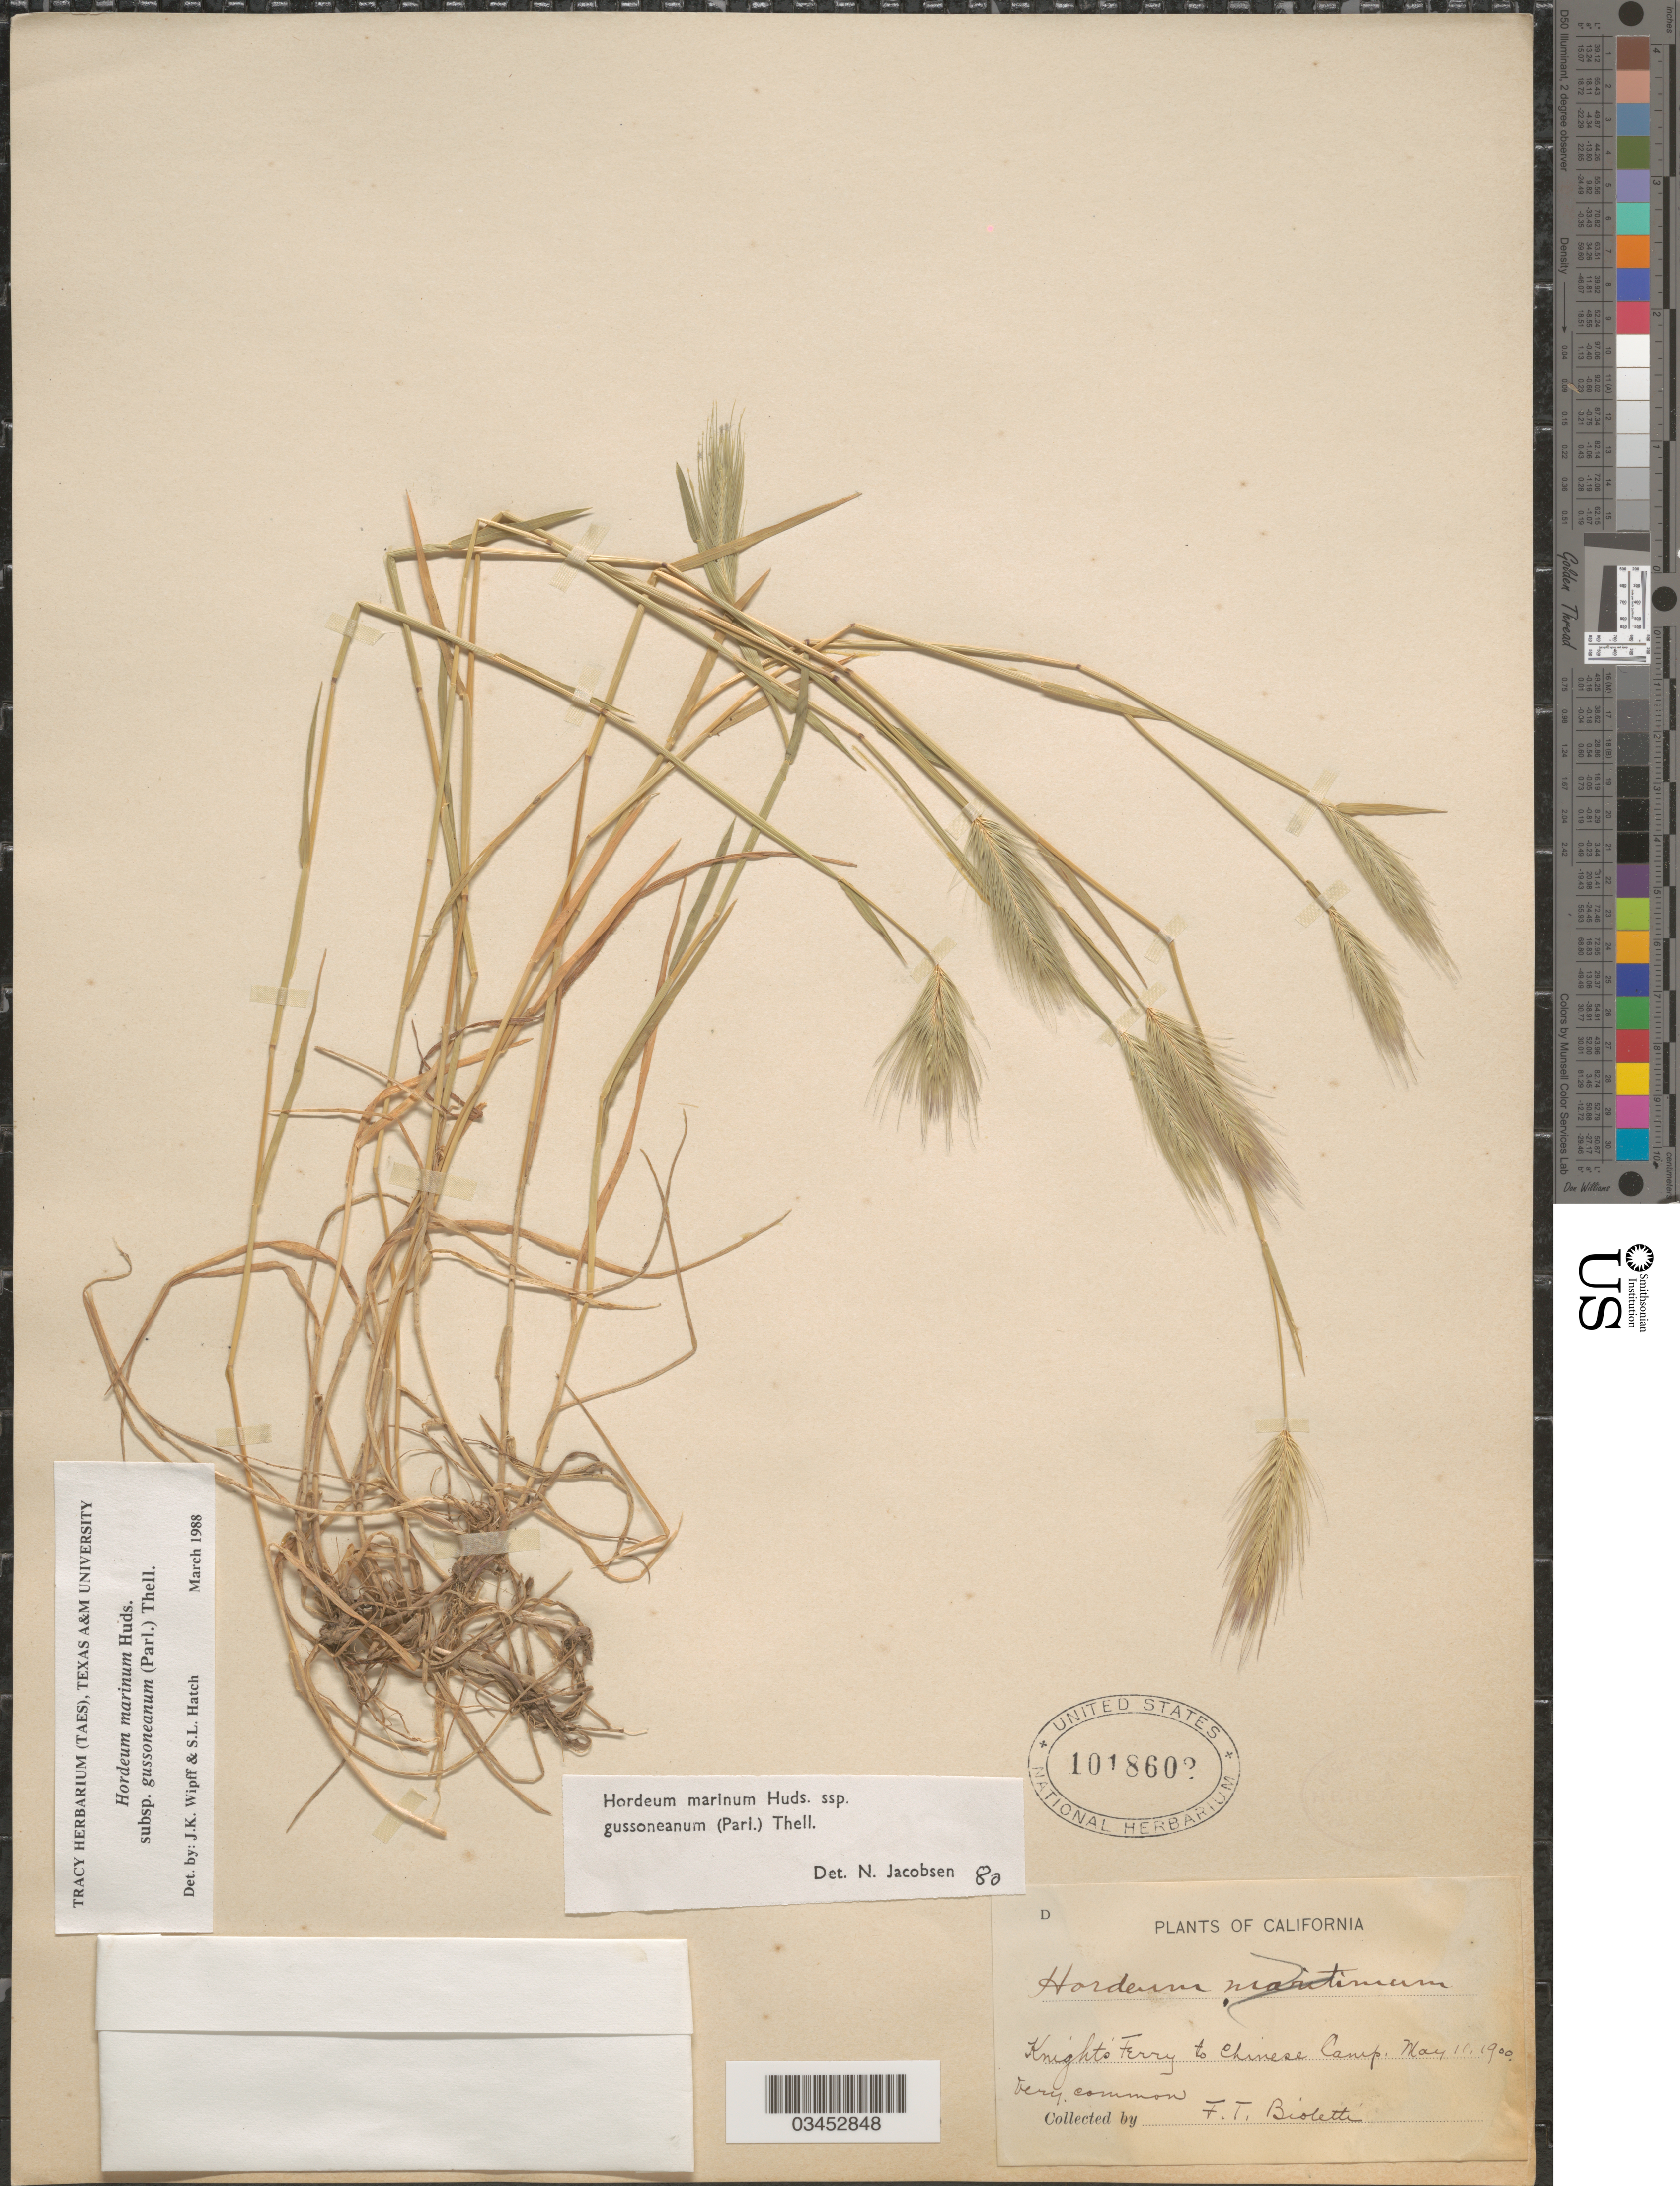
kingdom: Plantae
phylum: Tracheophyta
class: Liliopsida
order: Poales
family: Poaceae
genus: Hordeum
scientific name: Hordeum marinum subsp. gussoneanum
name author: (Parl.) Thell.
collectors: F. T. Bioletti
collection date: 1900-05-11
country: United States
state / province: California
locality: Knight's Ferry to Chinese Camp.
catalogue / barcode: US 1018602